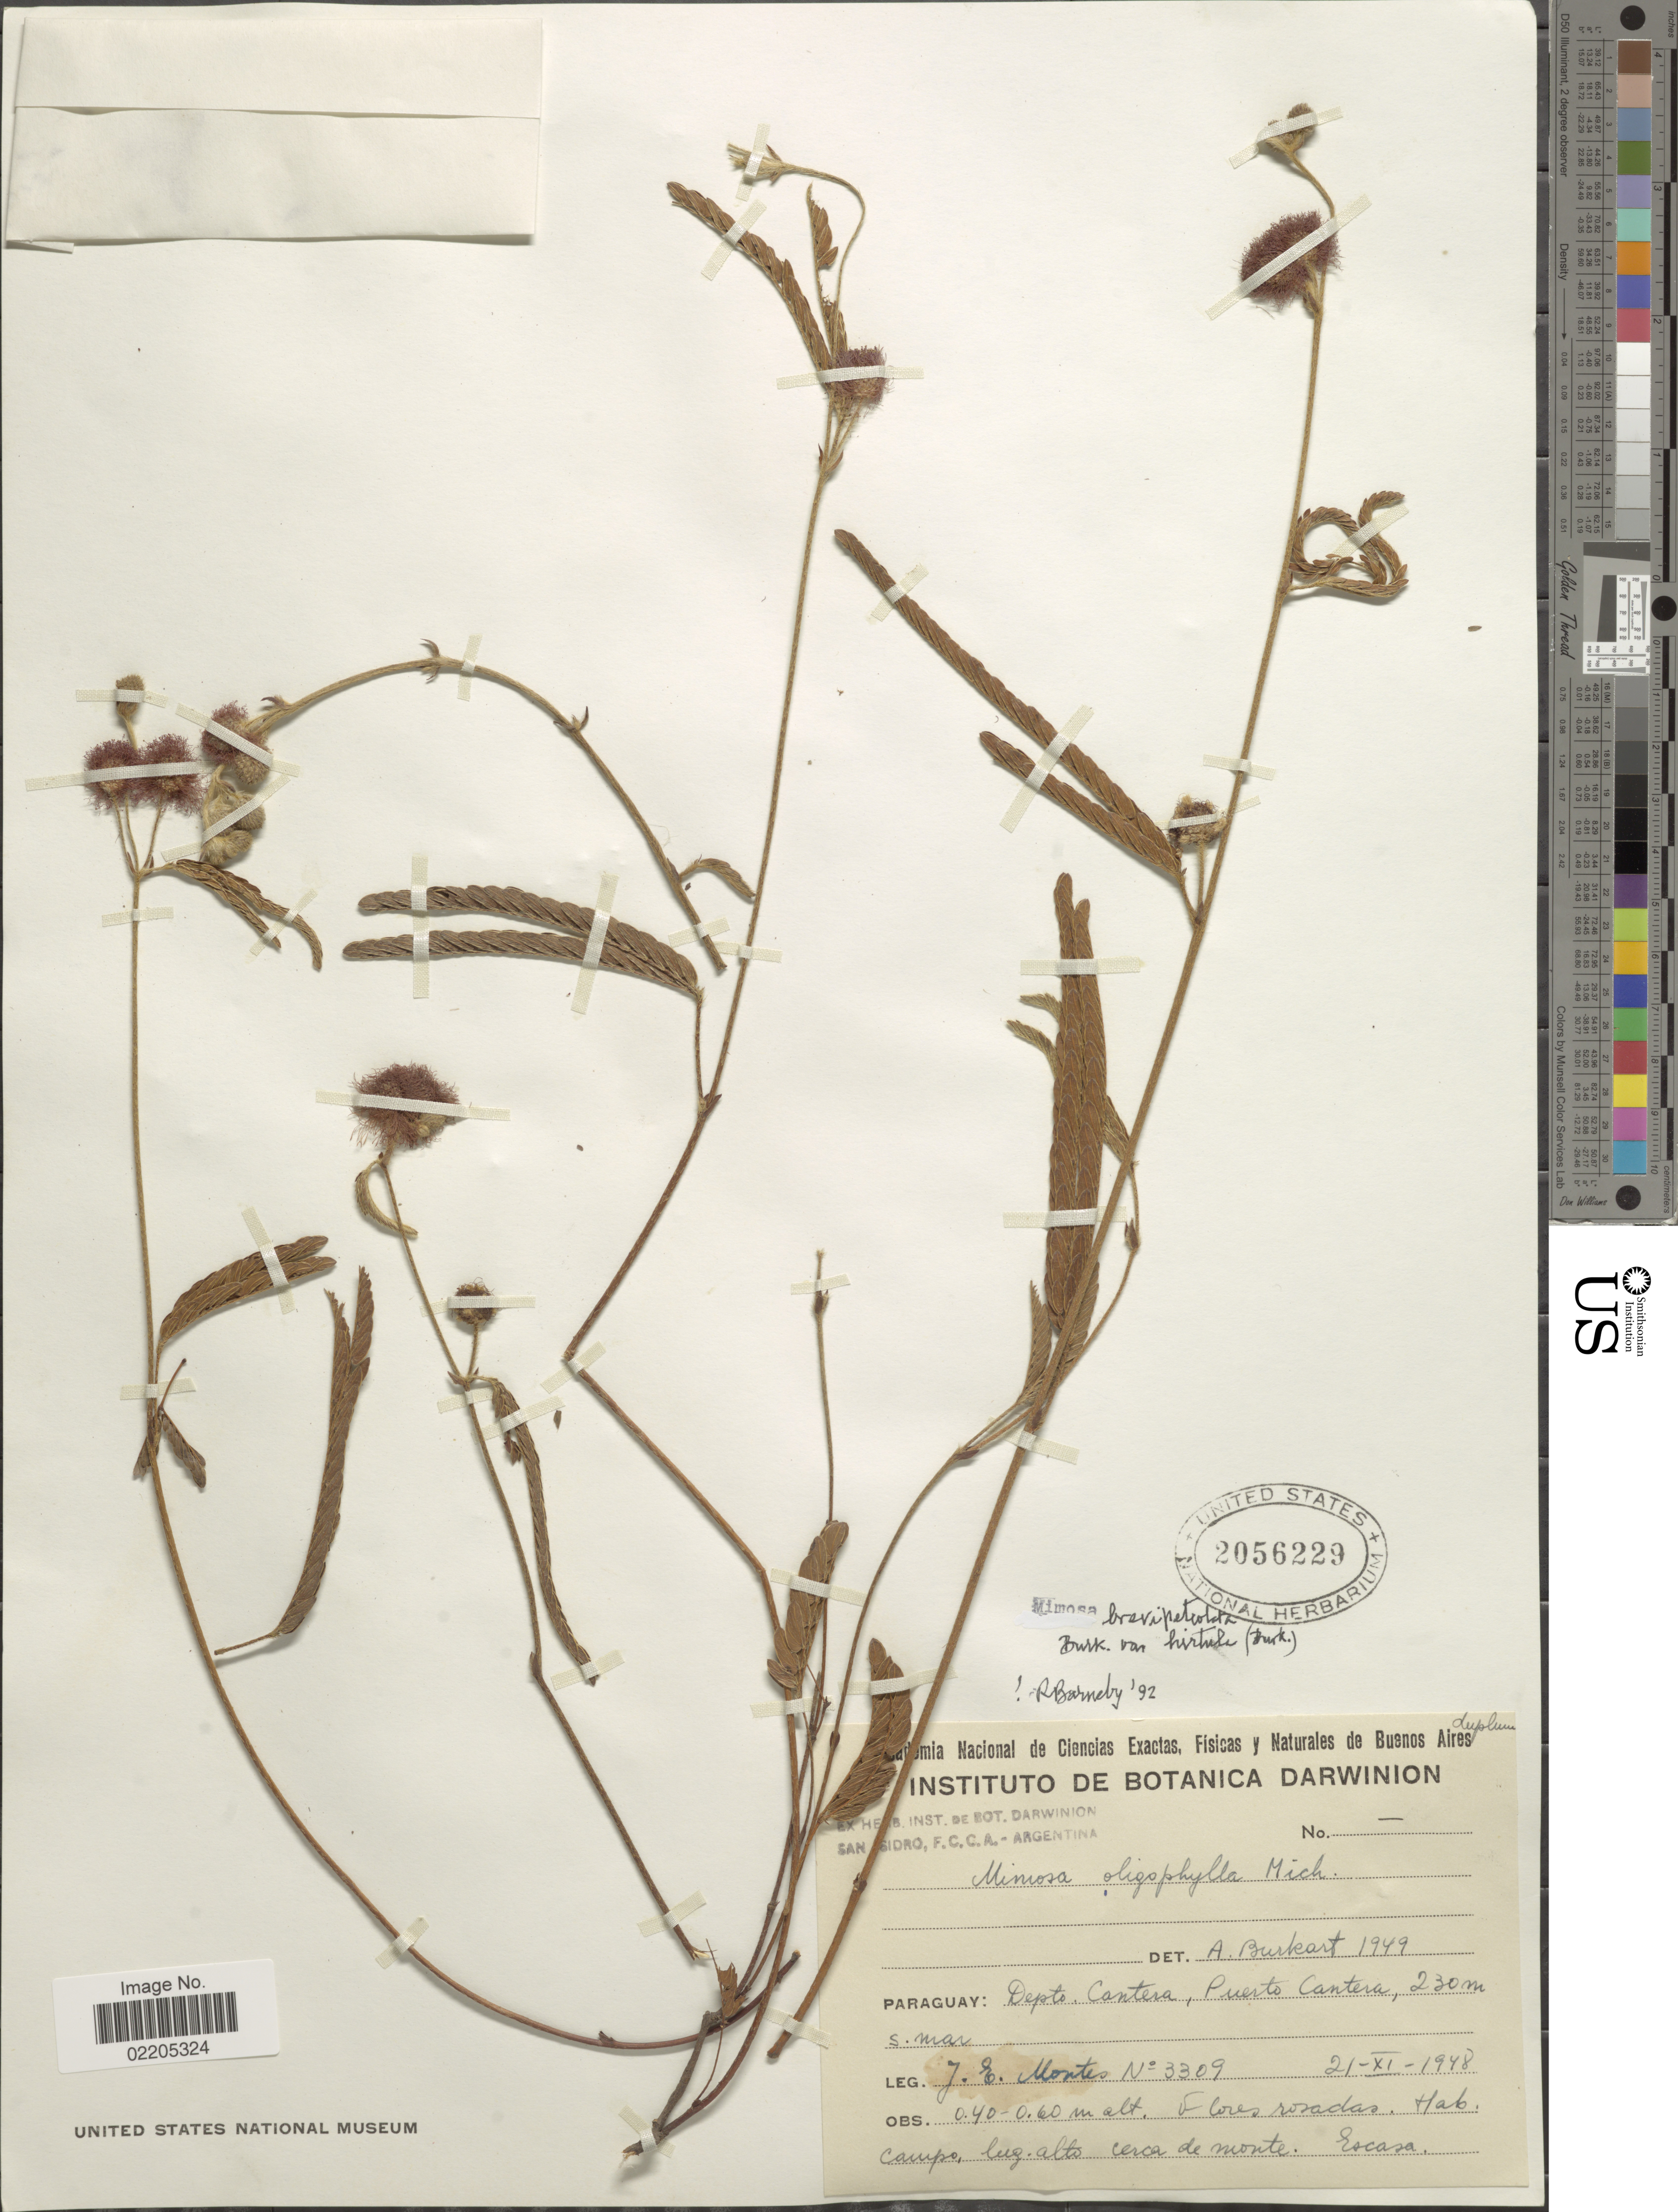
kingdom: Plantae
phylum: Tracheophyta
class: Magnoliopsida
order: Fabales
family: Fabaceae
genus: Mimosa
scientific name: Mimosa brevipetiolata var. hirtula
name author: (Burkart) Barneby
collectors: J. E. Montes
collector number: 3309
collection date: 1948-11-21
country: Paraguay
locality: Depto. Cantera, Puerta Cantera.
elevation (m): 230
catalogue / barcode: US 2056229